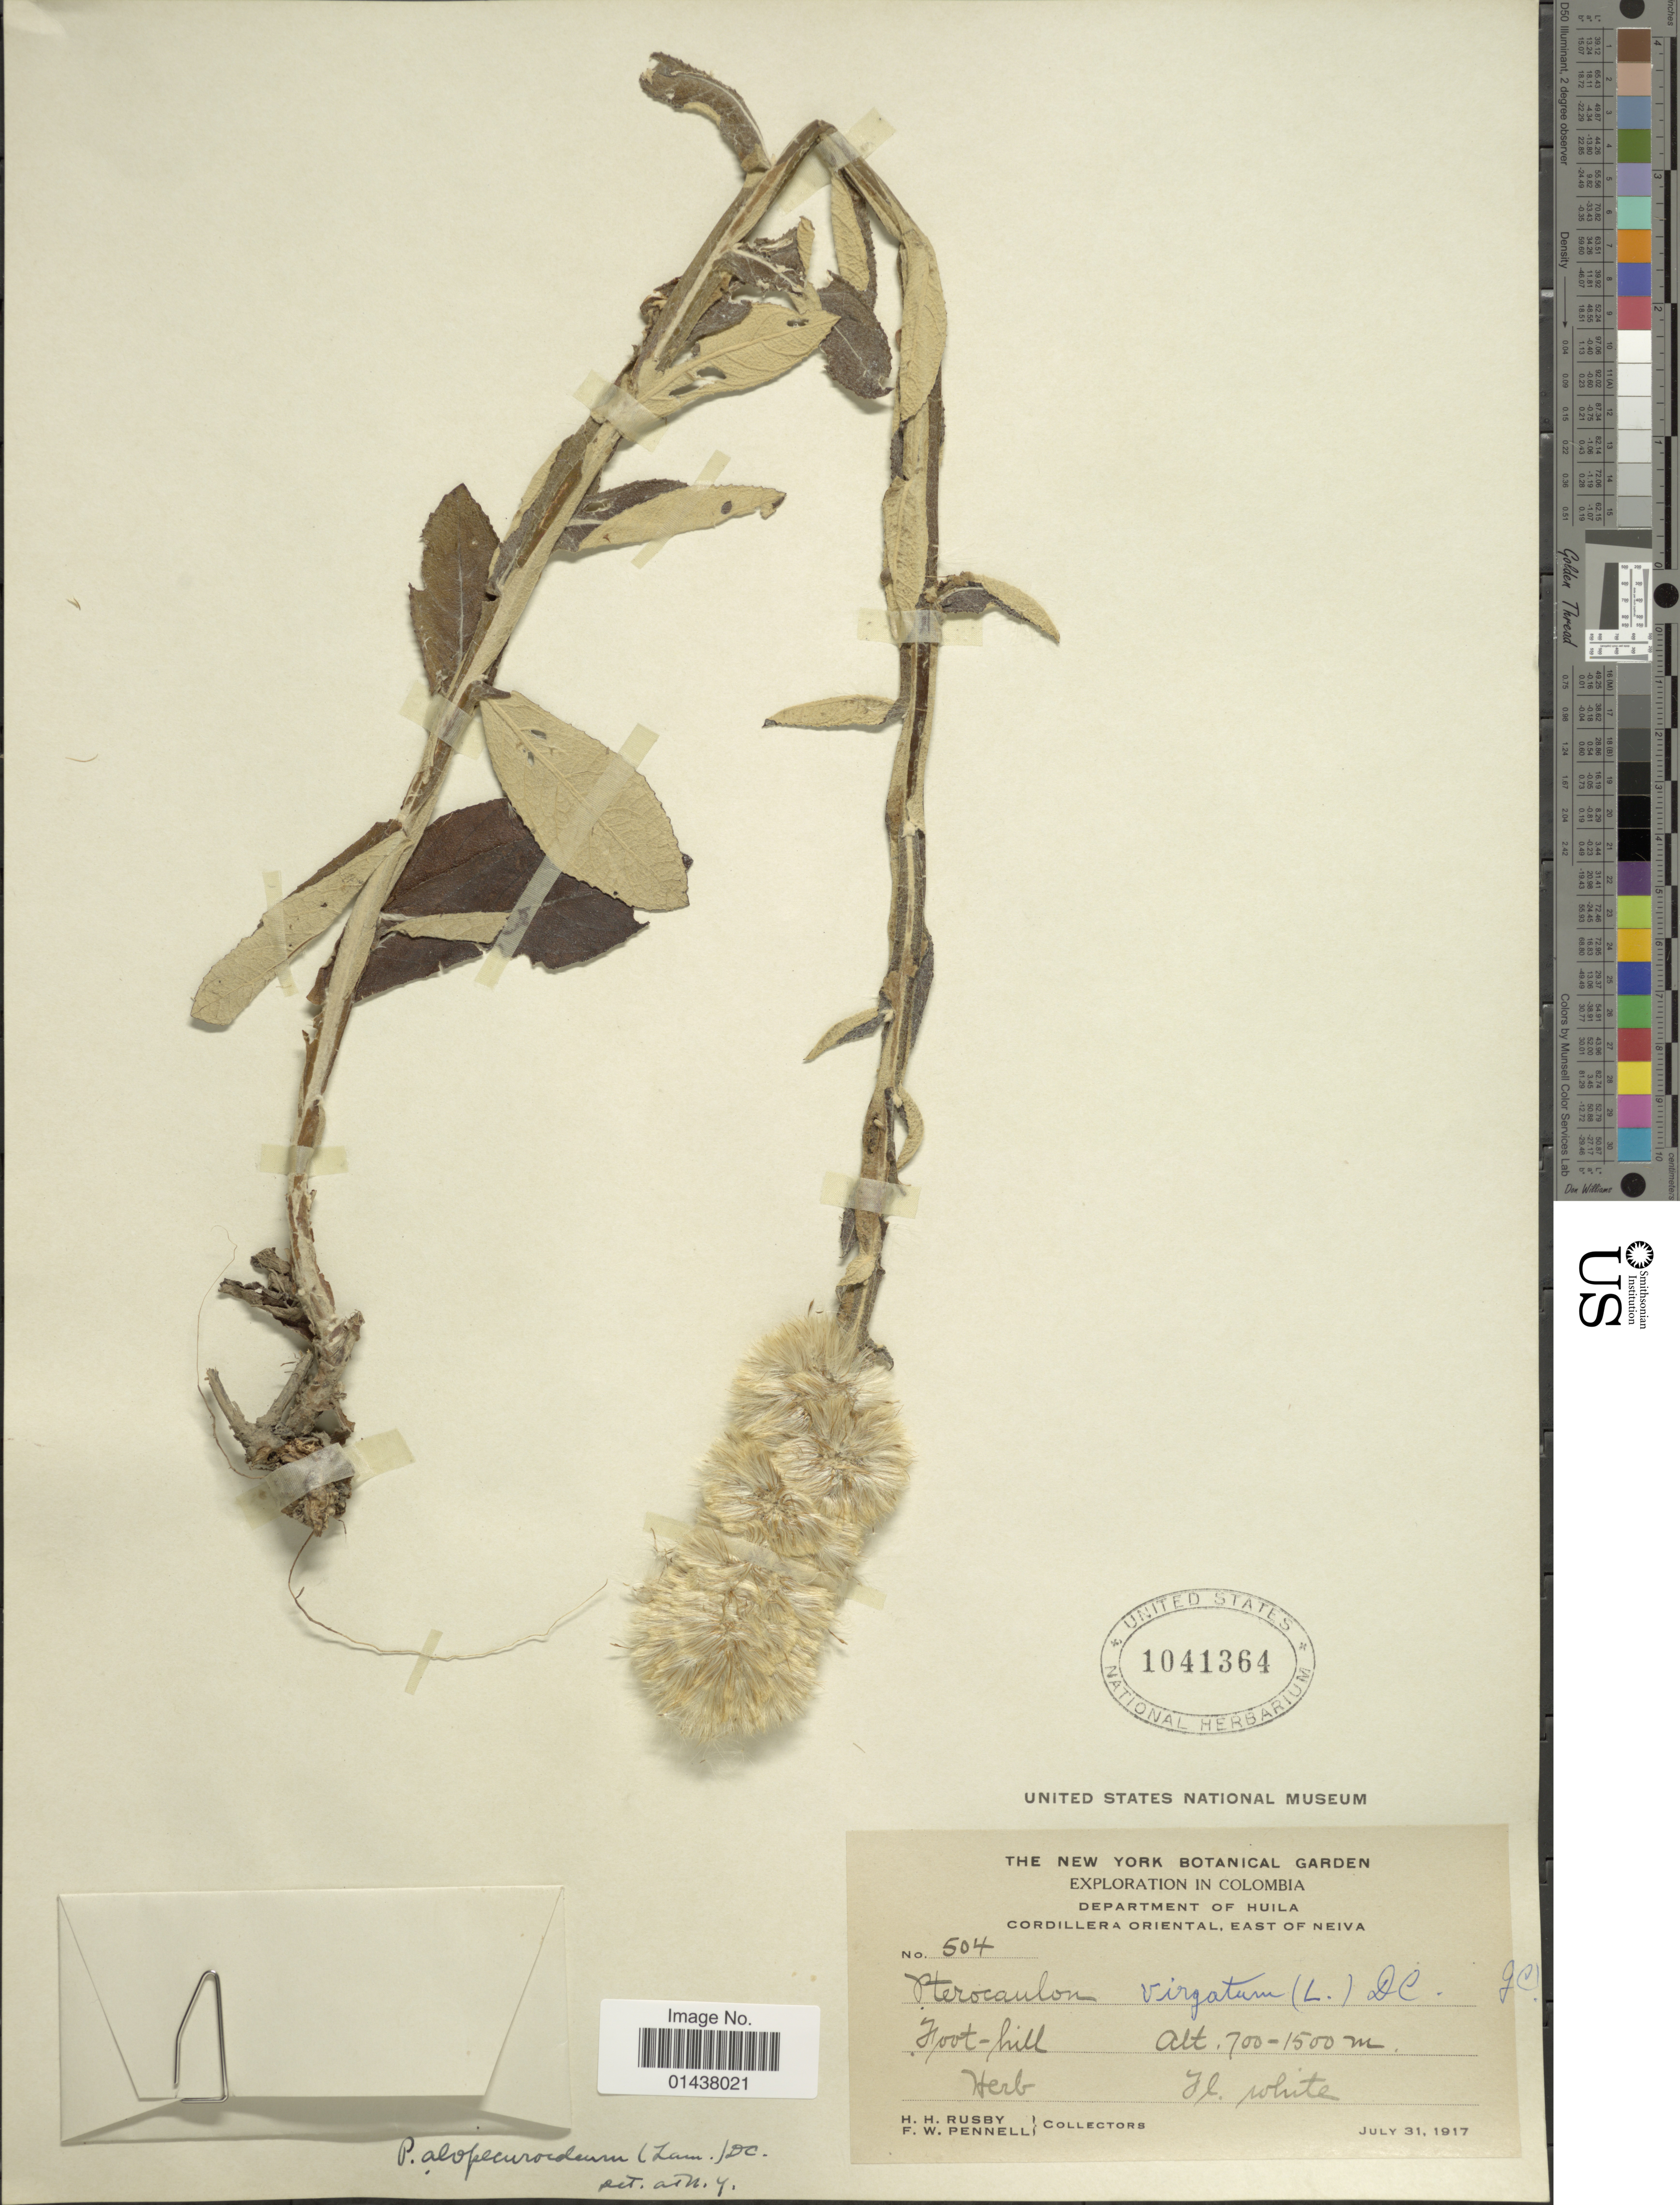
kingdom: Plantae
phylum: Tracheophyta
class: Magnoliopsida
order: Asterales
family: Asteraceae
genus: Pterocaulon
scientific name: Pterocaulon alopecuroides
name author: (Lam.) DC.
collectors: H. H. Rusby & F. W. Pennell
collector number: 504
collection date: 1917-07-31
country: Colombia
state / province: Huila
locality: Cordillera Oriental, East of Neiva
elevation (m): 700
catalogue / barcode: US 1041364